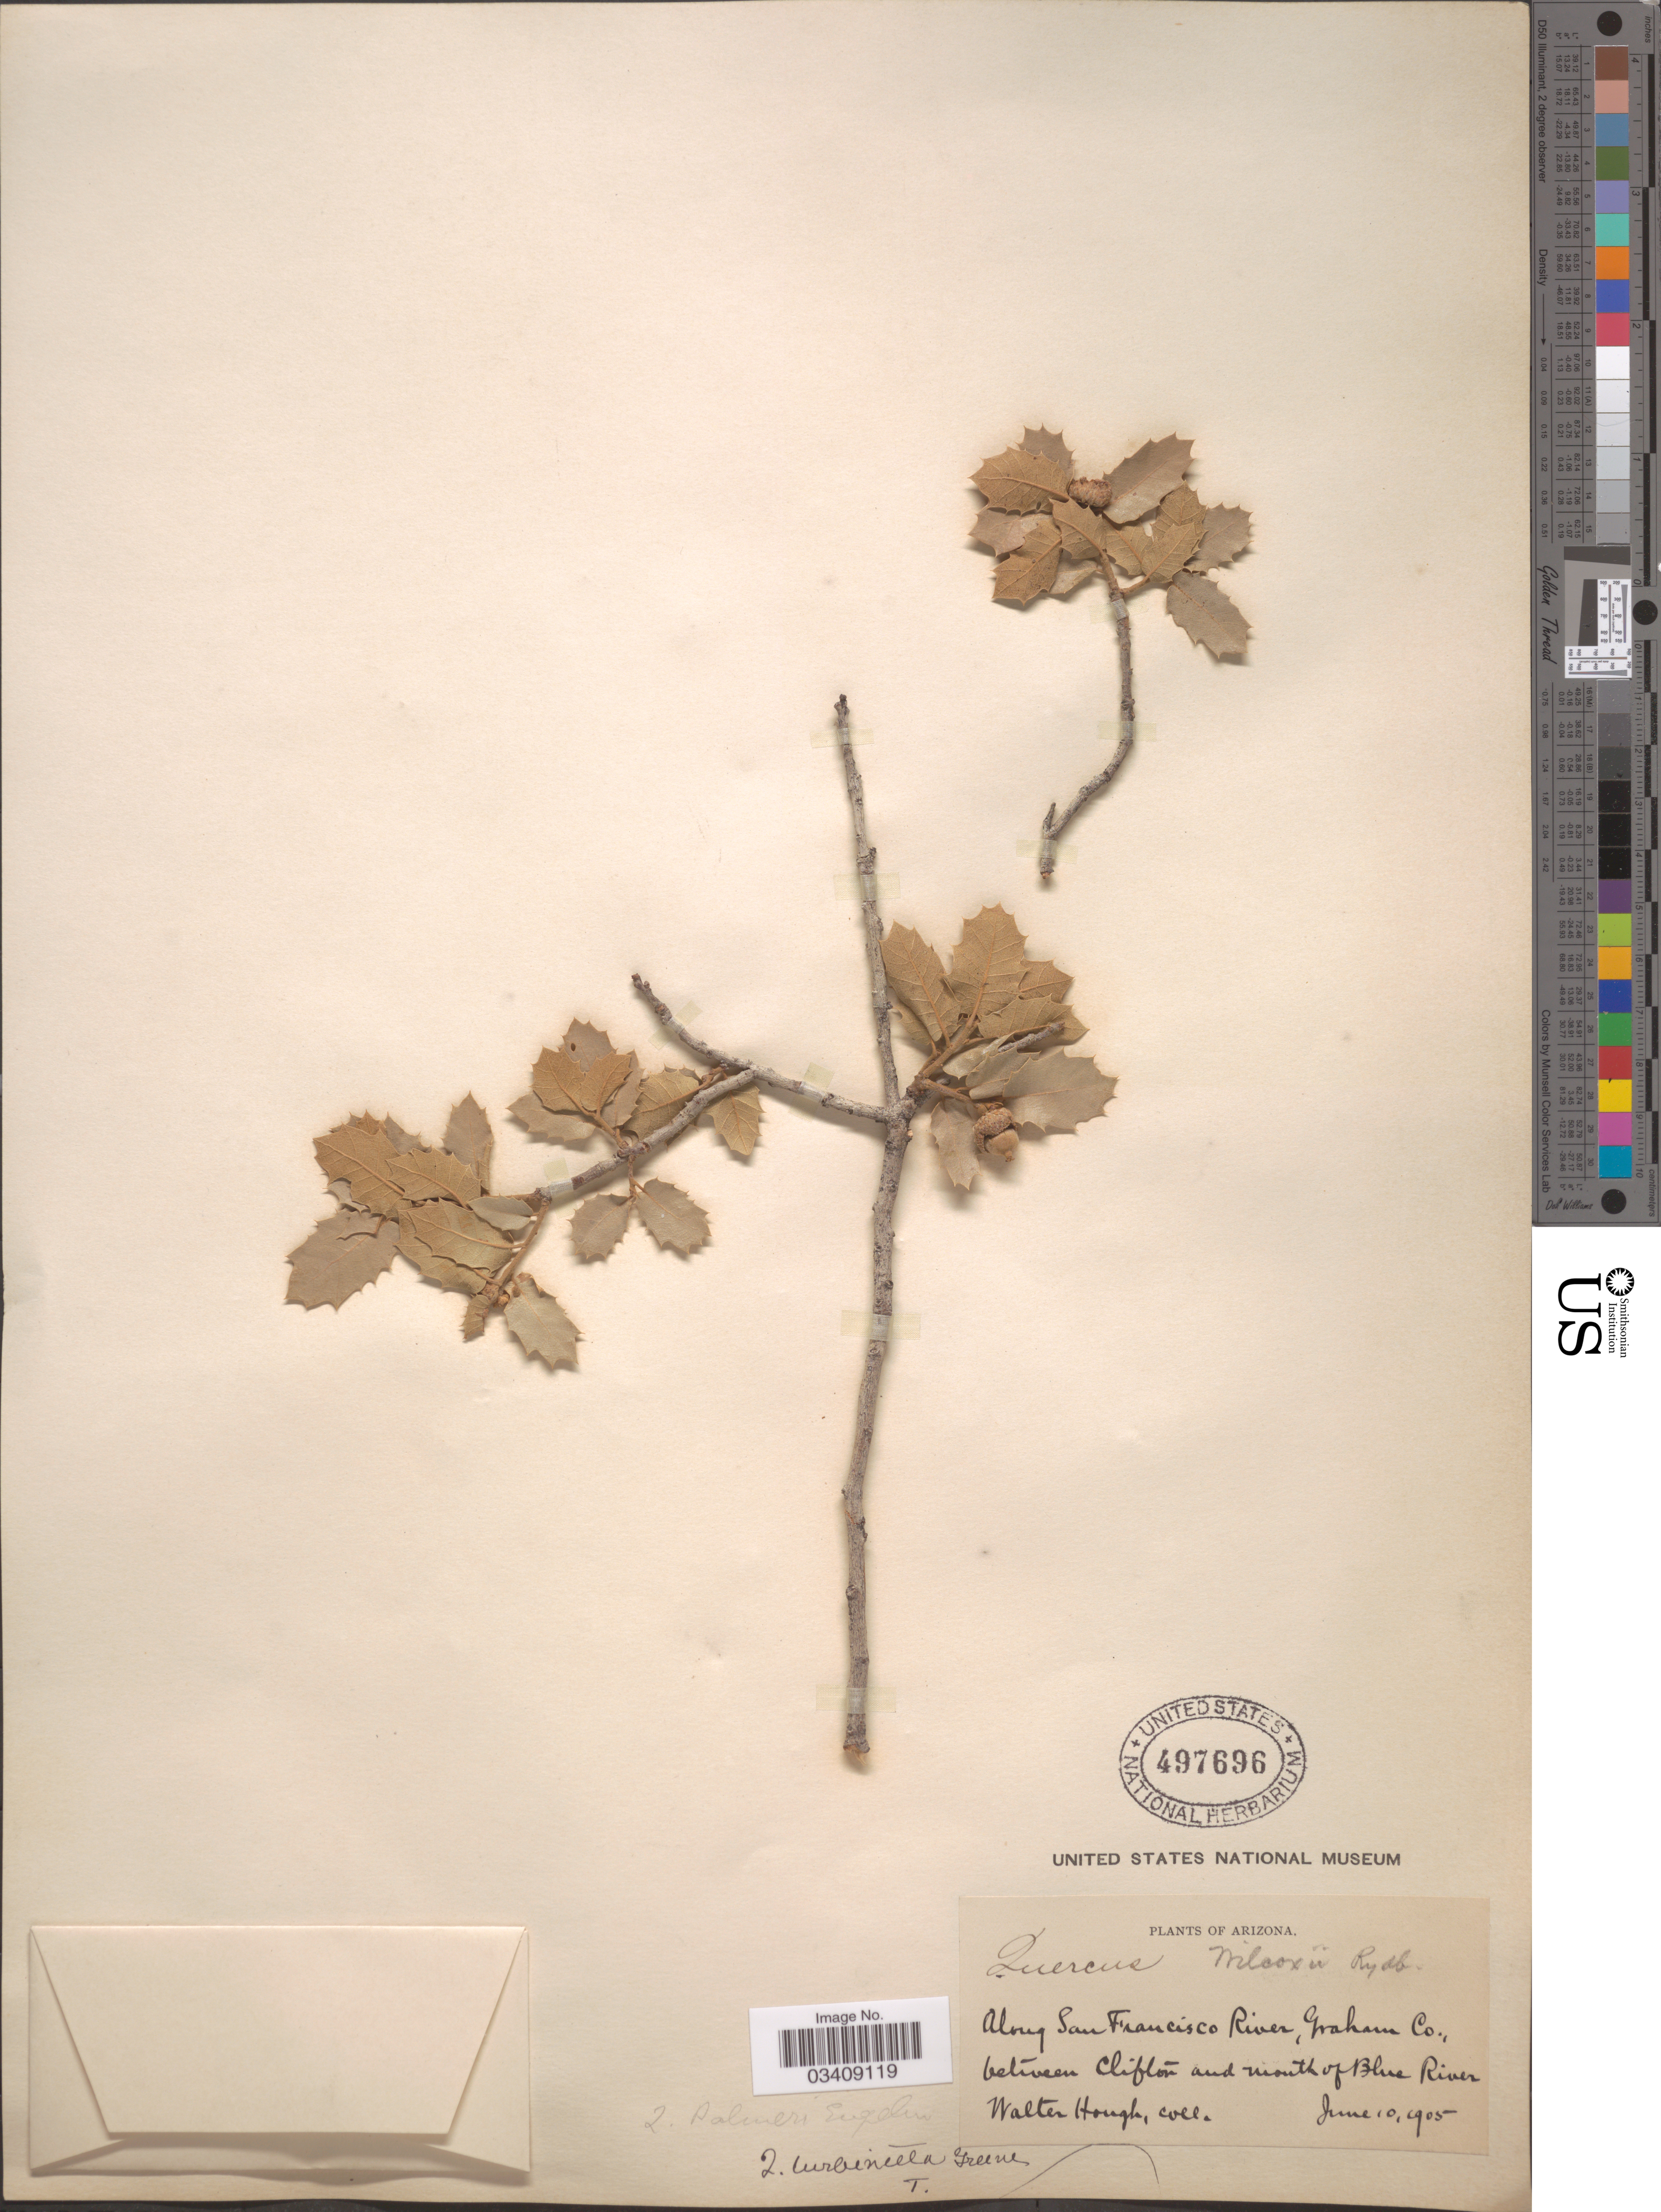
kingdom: Plantae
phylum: Tracheophyta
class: Magnoliopsida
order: Fagales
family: Fagaceae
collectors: W. Hough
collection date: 1905-06-10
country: United States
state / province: Arizona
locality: Along San Francisco River, Graham Co., between Clifton and mouth of Blue River.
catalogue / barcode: US 497696